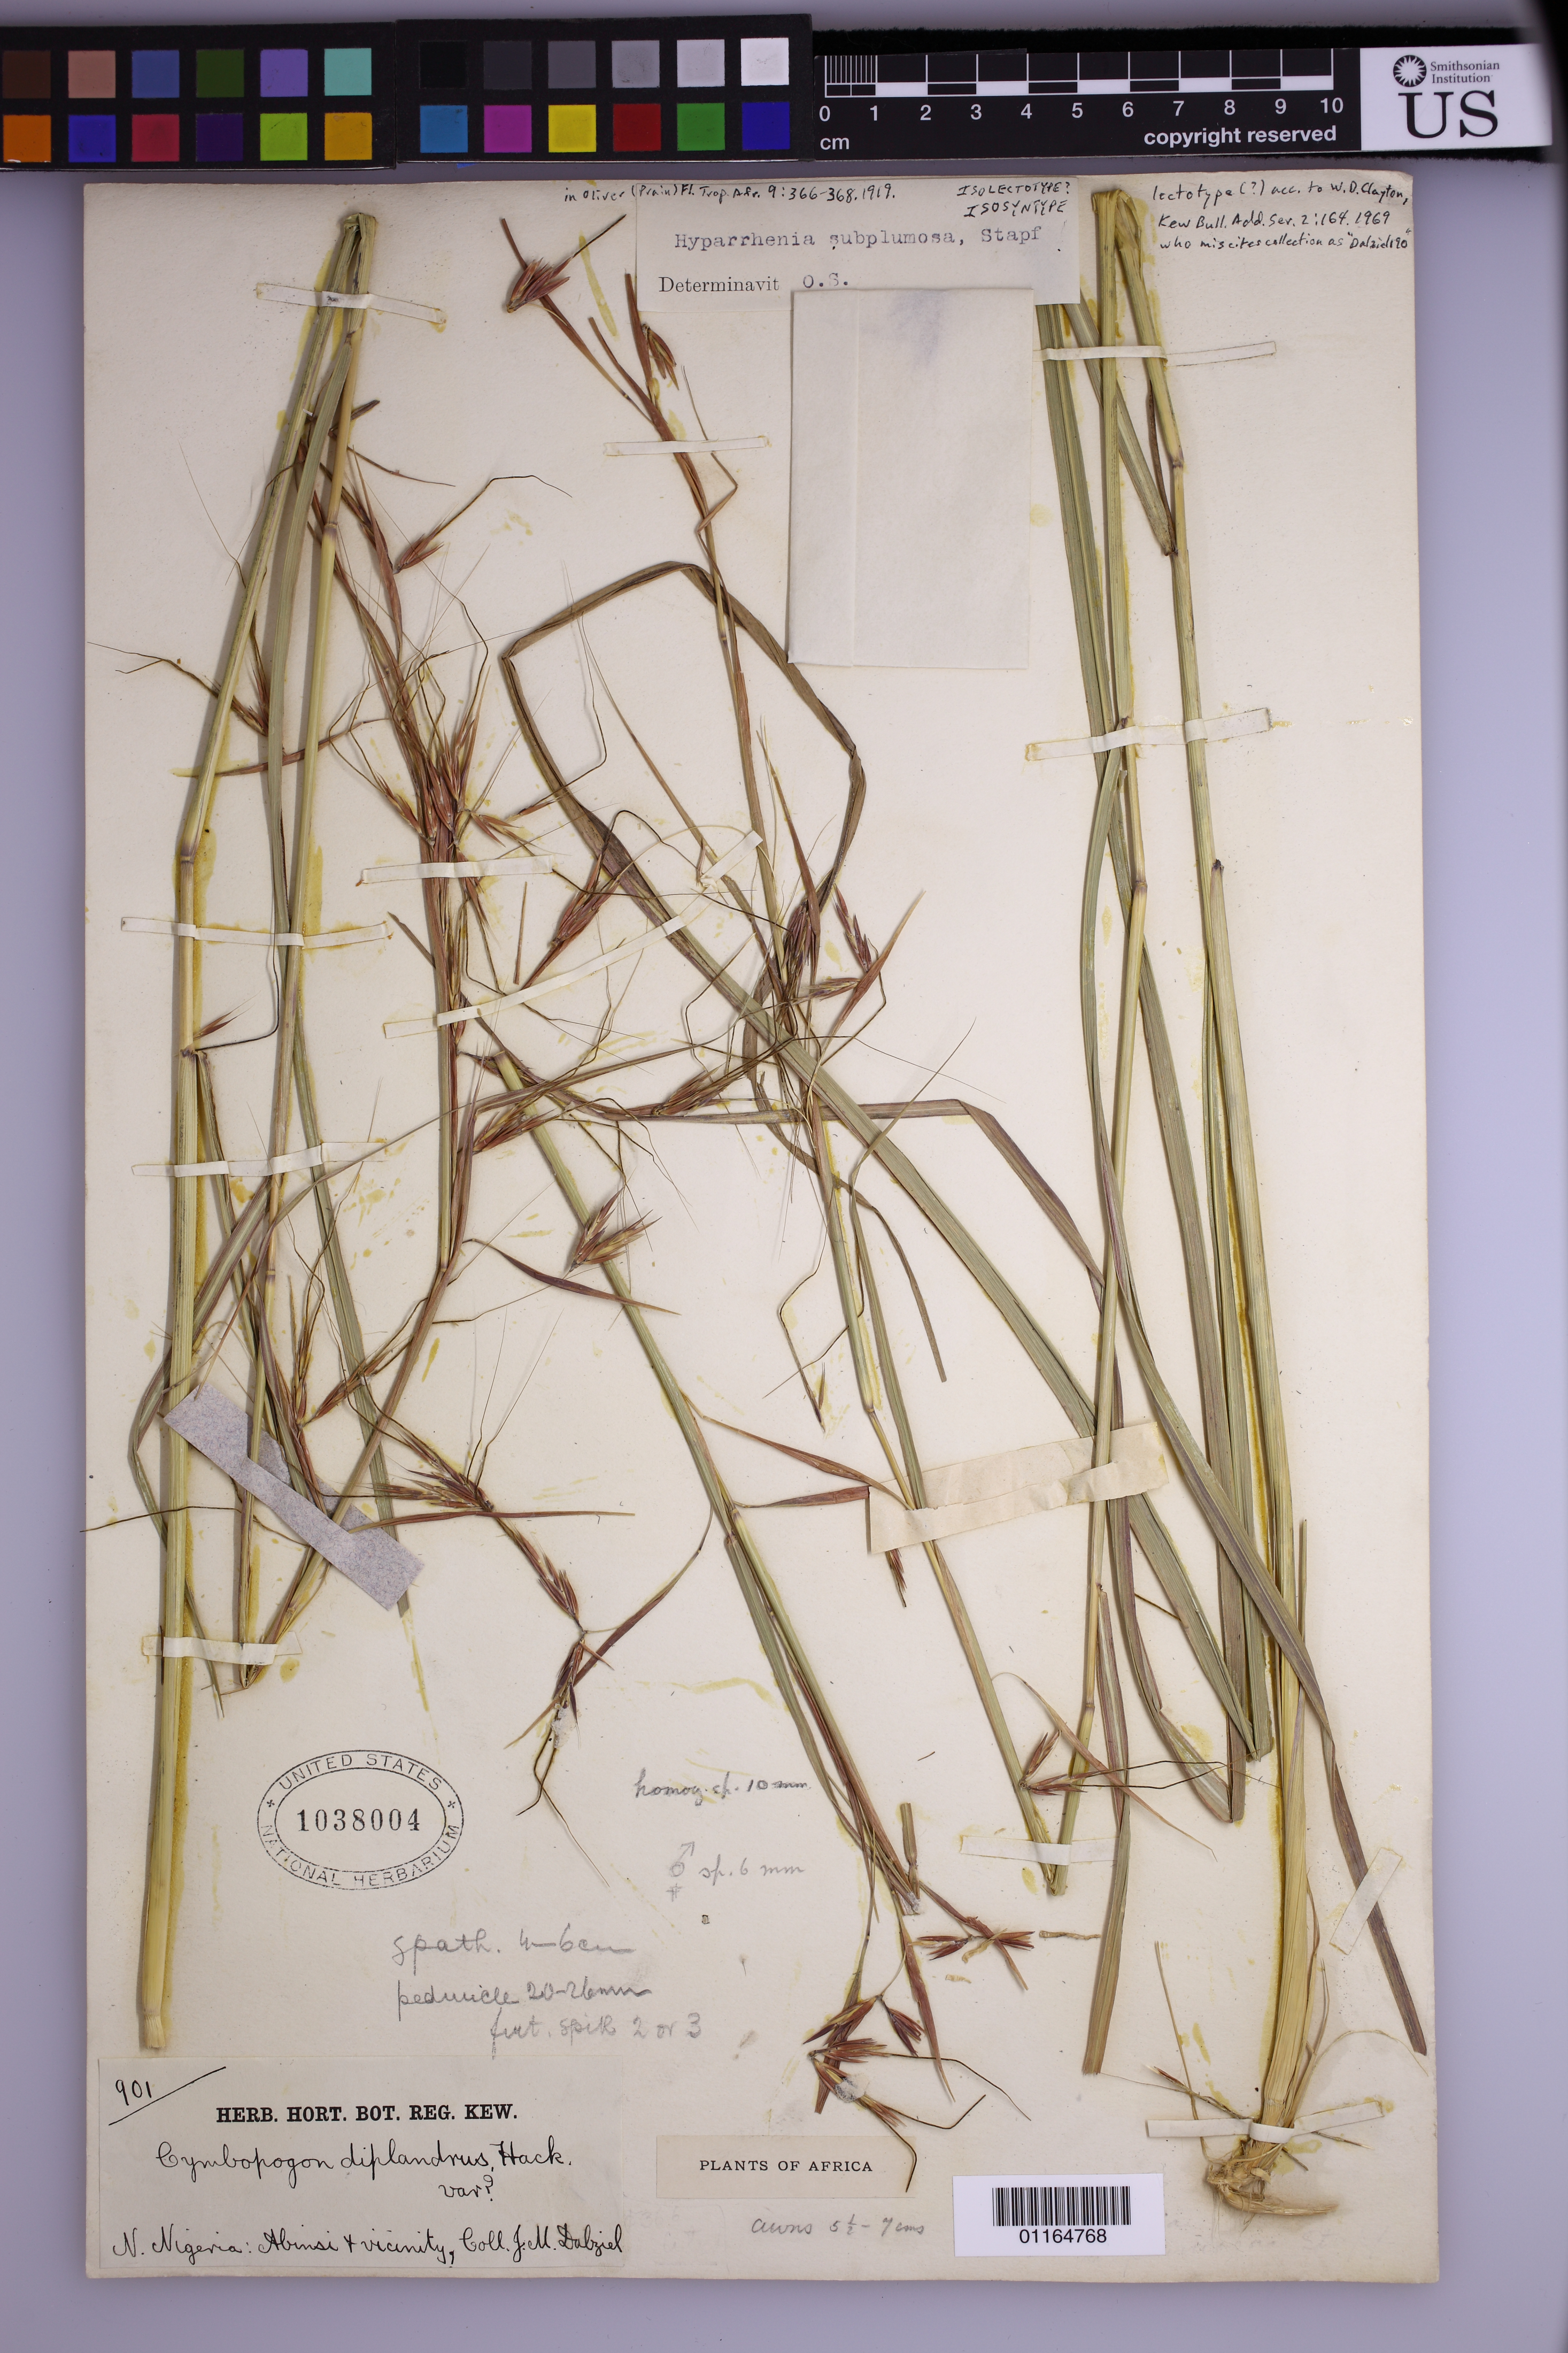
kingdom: Plantae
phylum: Tracheophyta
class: Liliopsida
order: Poales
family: Poaceae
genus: Hyparrhenia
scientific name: Hyparrhenia subplumosa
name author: Stapf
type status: Isolectotype; Isosyntype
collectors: J. Dalziel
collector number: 901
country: Nigeria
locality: N. Nigeria: Abinsi & vicinity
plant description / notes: Lectotype (K) mis-cited as Dalziel "190" by Clayton, which is not one of the collections cited in protologue; online image of Kew specimen confirms collection number is 901 (albeit not annotated by Clayton).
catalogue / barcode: US 1038004